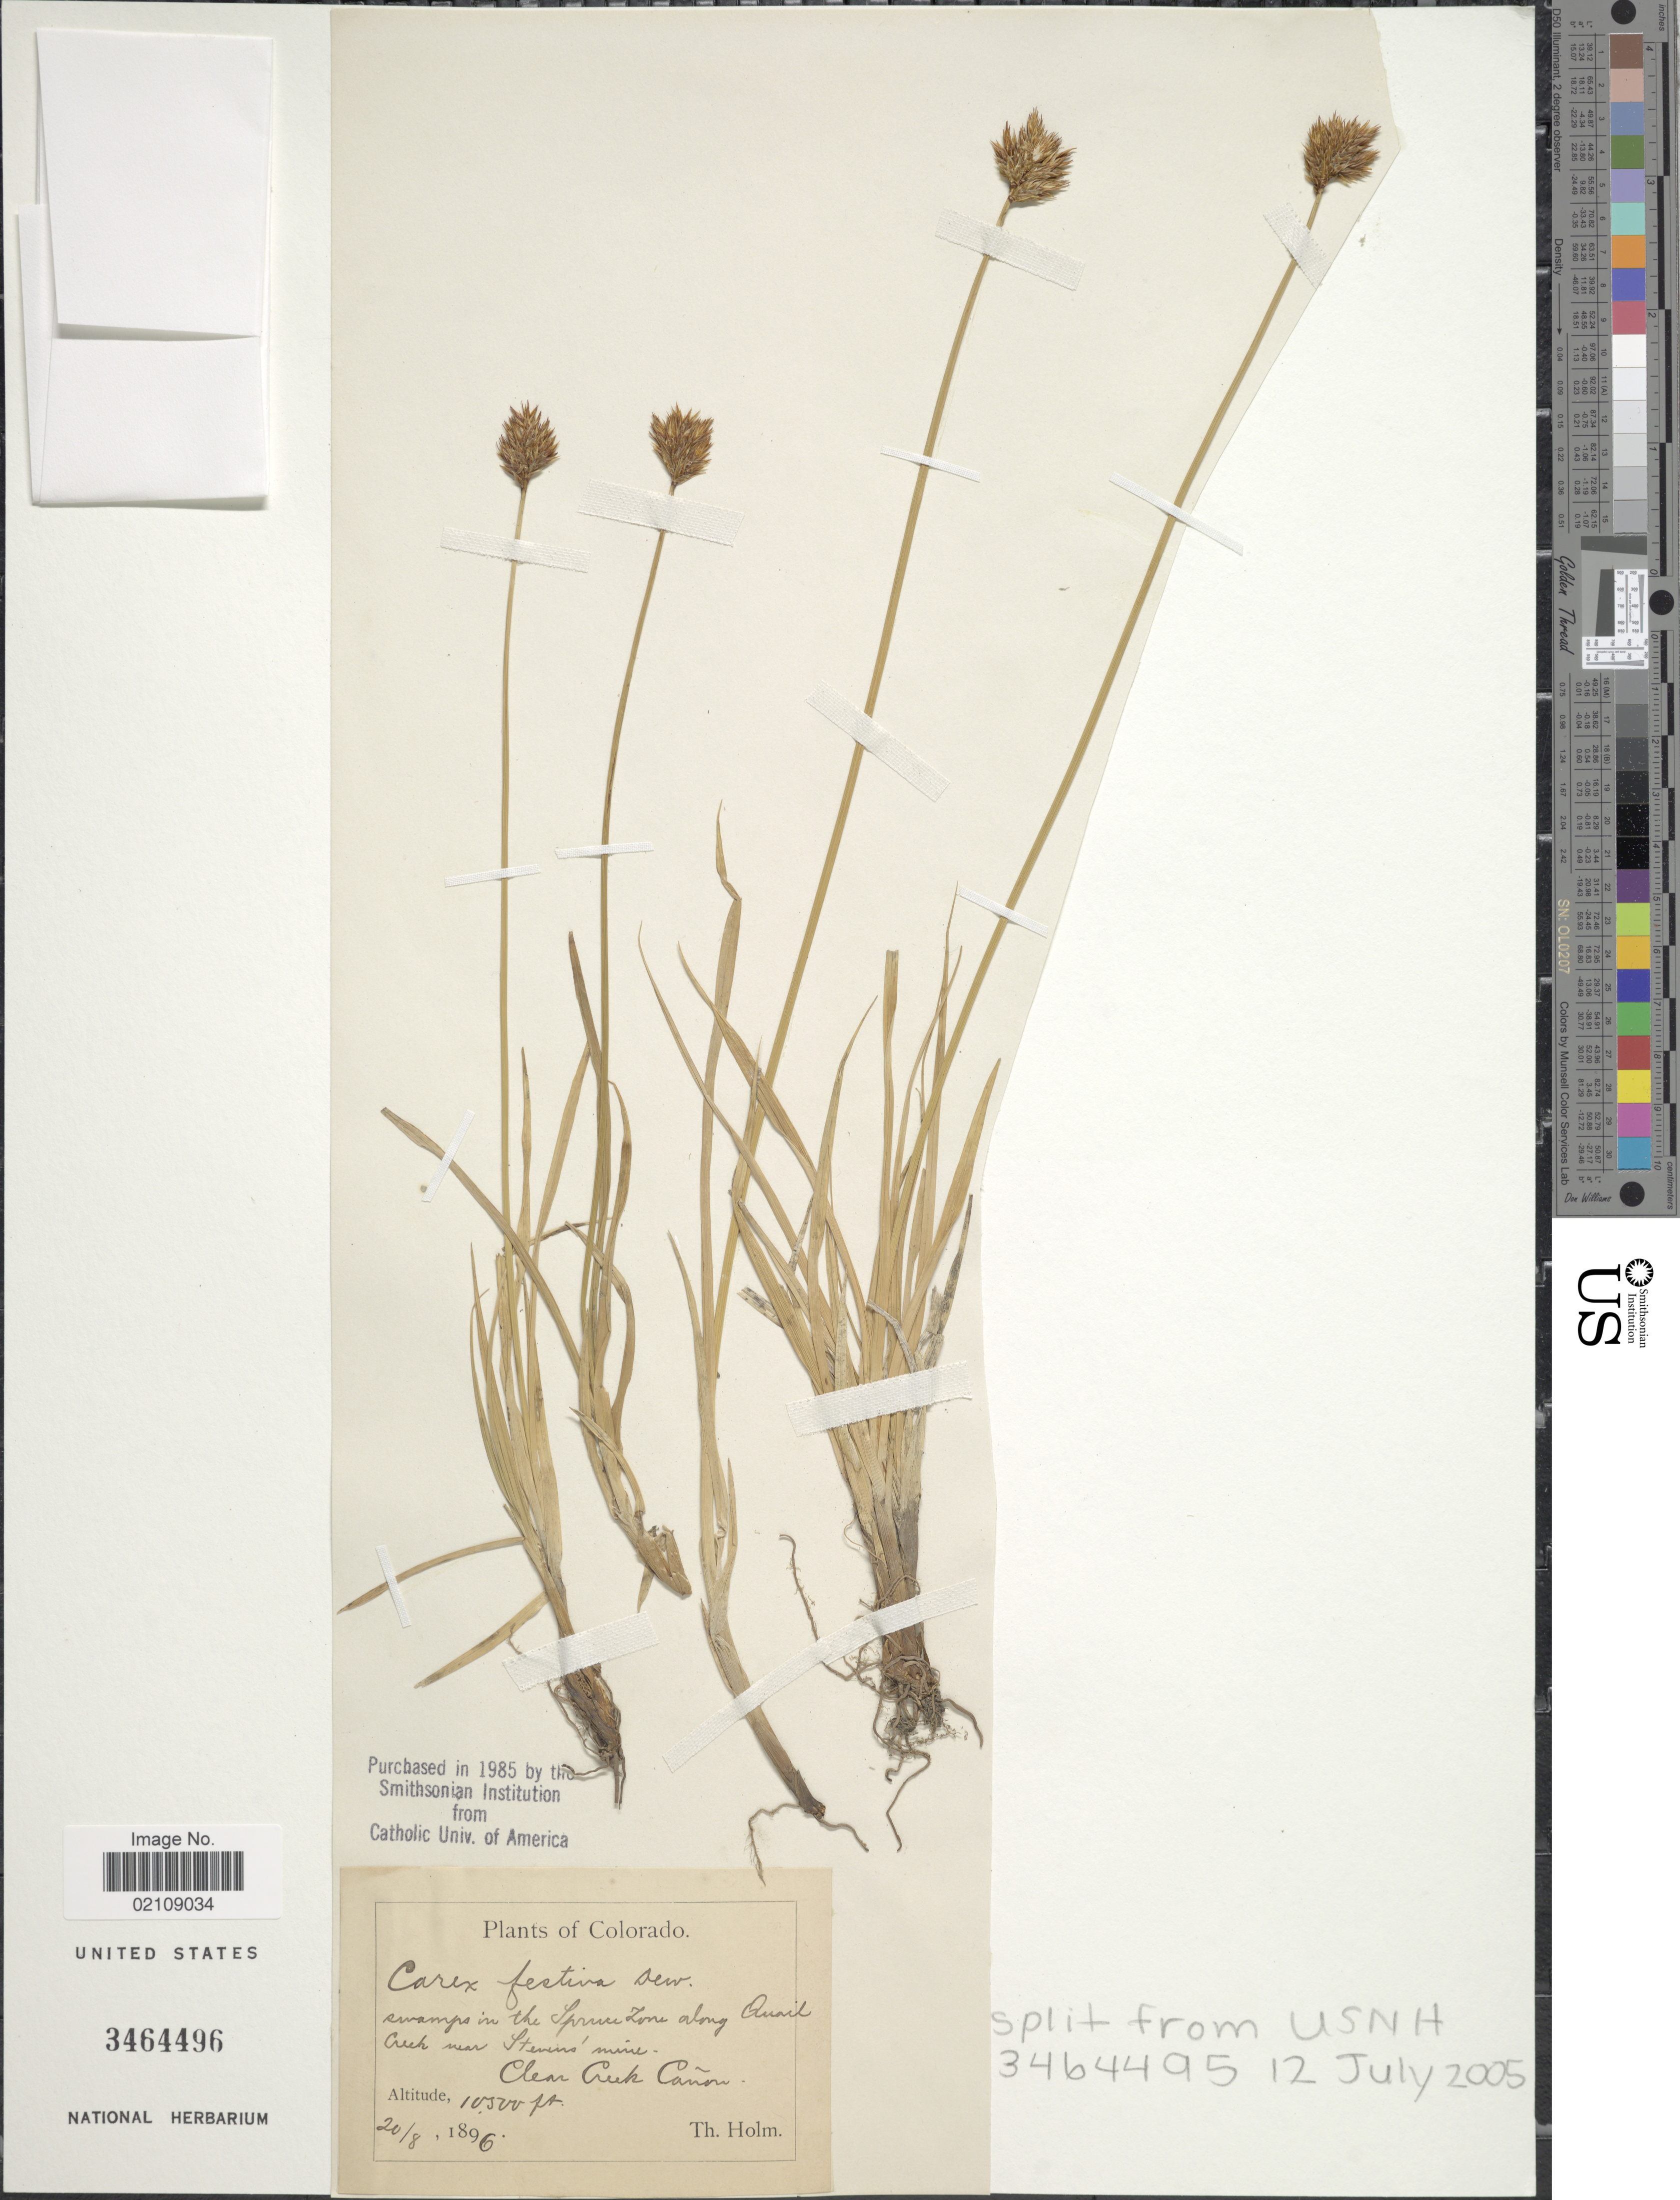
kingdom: Plantae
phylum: Tracheophyta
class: Liliopsida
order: Poales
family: Cyperaceae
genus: Carex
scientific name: Carex ebenea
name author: Rydb.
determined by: Strong, Mark T., (BOT), Smithsonian Institution - National Museum of Natural History (UNITED STATES)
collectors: T. Holm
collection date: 1896-08-20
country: United States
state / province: Colorado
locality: In the Spruce Zone along Quail Creek near Steven's mine. Clear Creek Cañon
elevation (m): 3200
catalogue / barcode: US 3464496